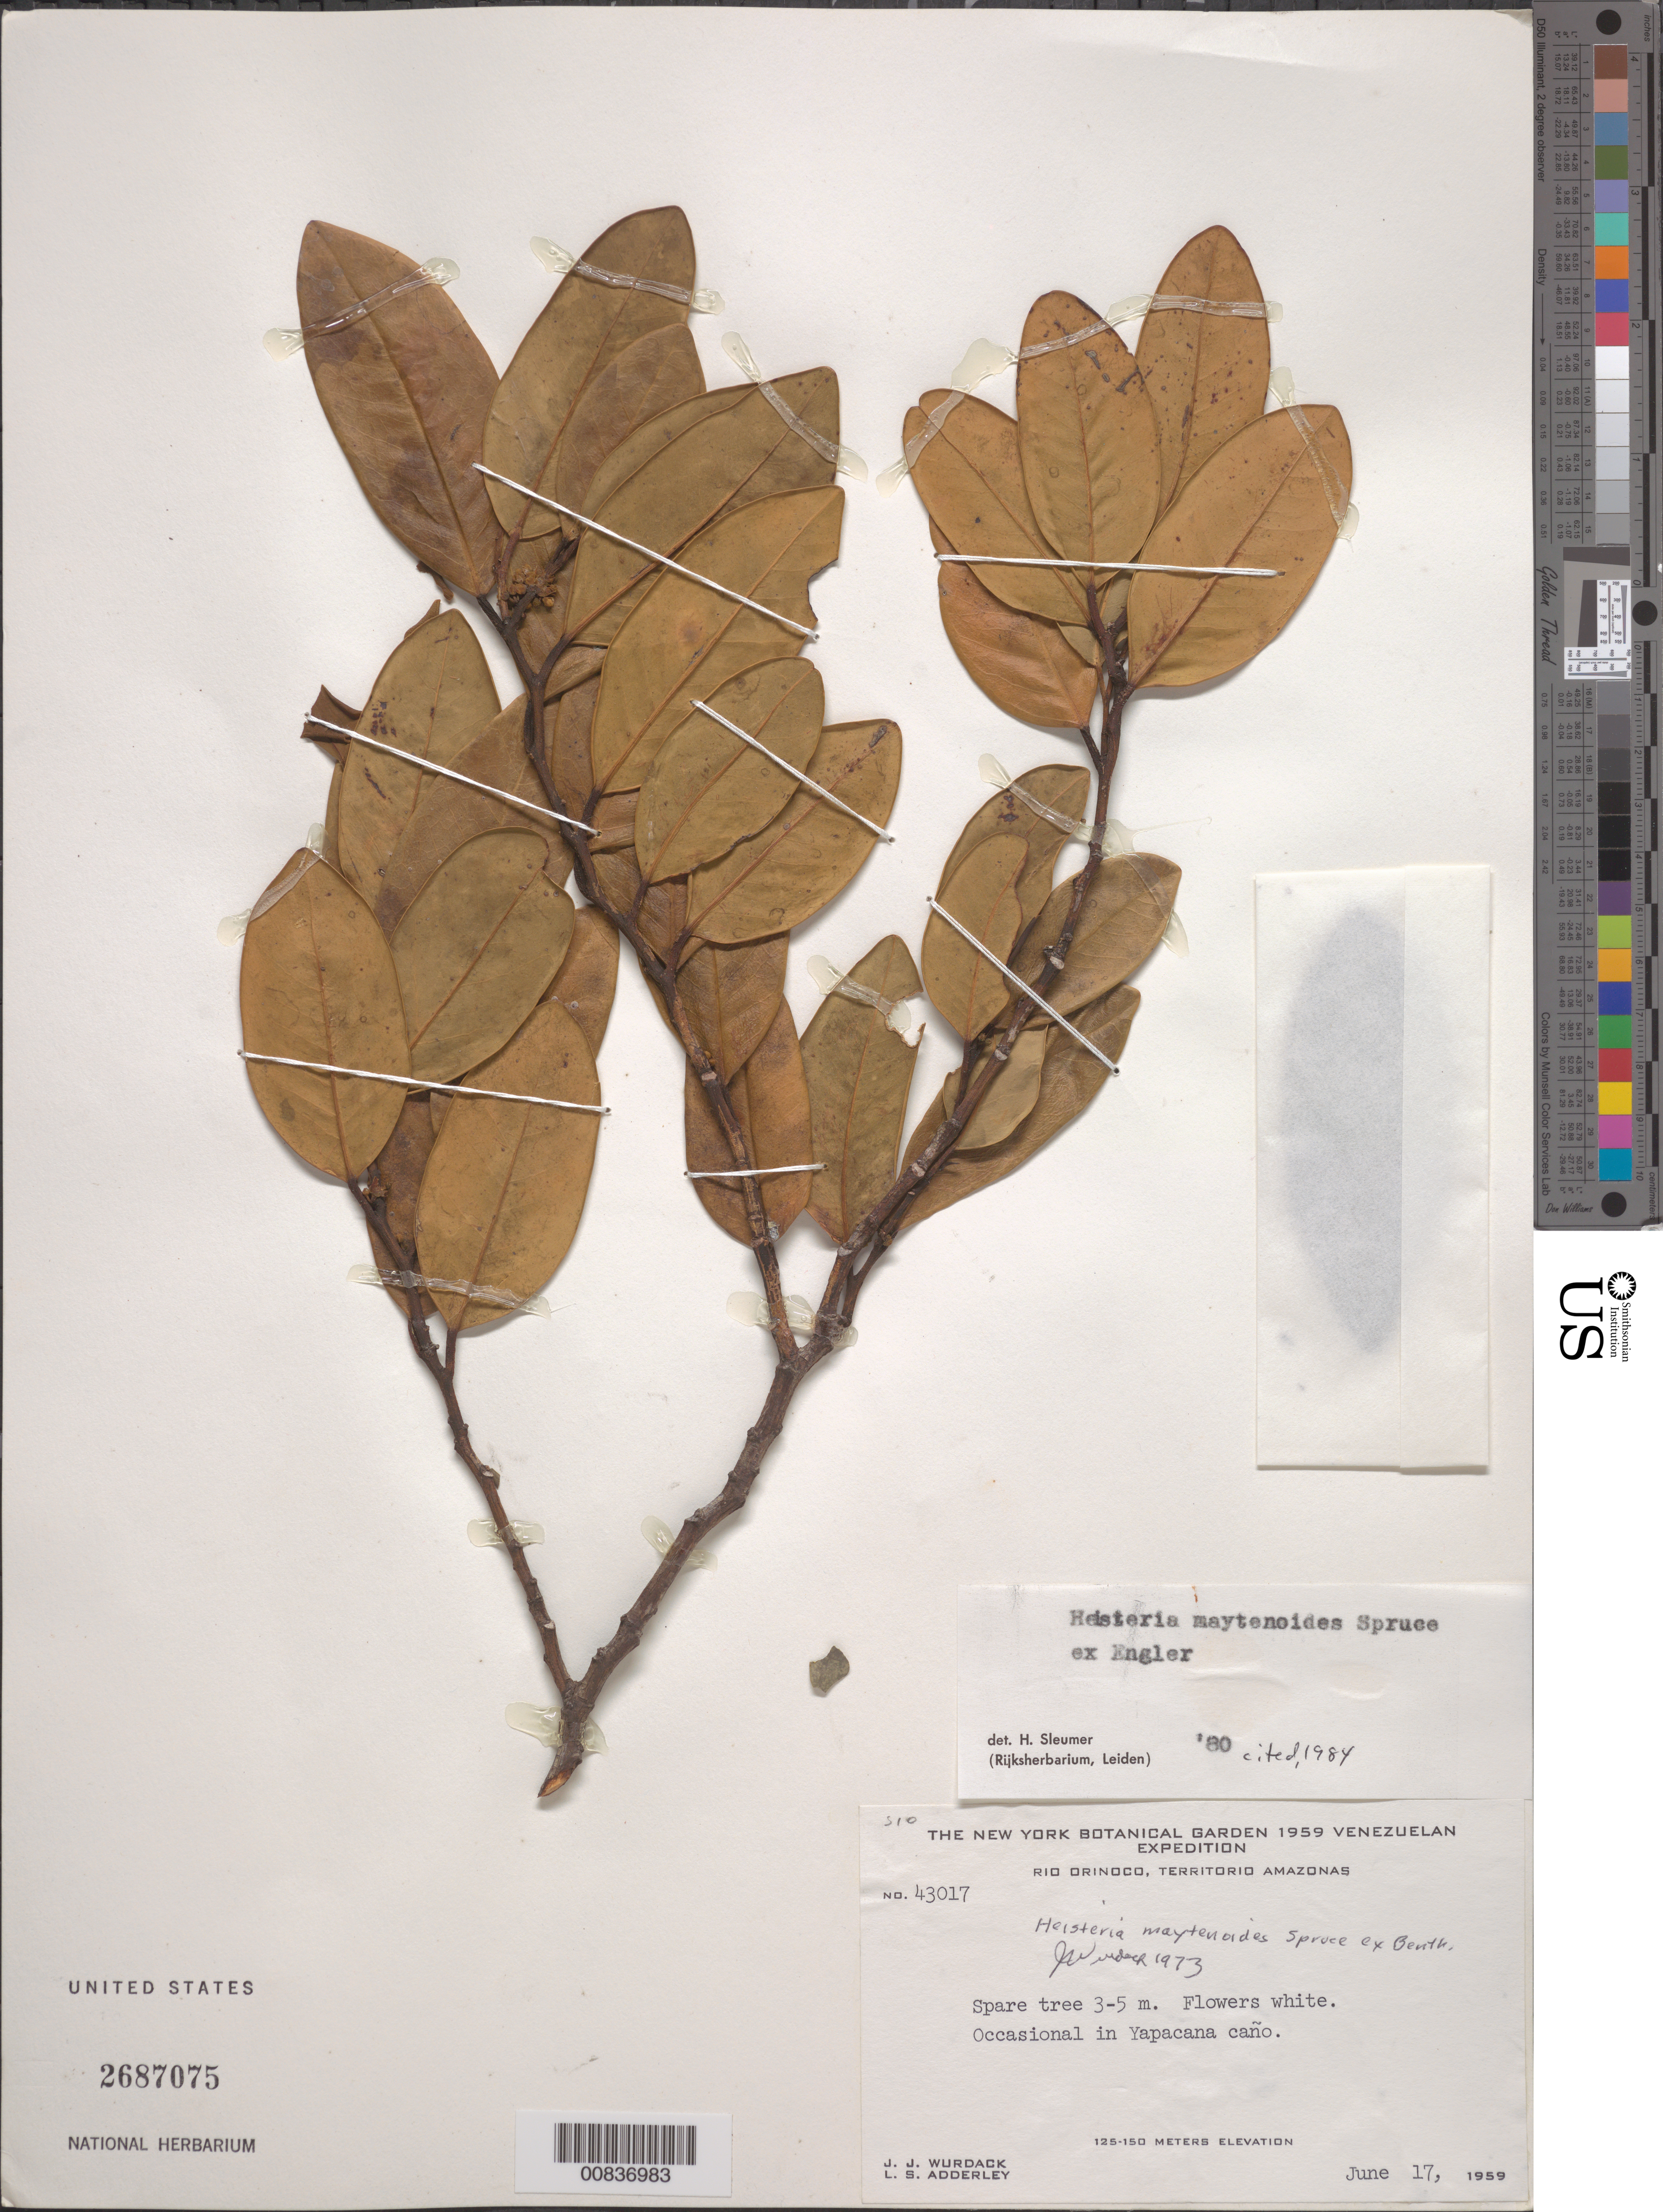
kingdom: Plantae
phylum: Tracheophyta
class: Magnoliopsida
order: Santalales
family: Erythropalaceae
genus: Heisteria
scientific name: Heisteria maytenoides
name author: Spruce ex Engl.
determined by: Sleumer, H. O.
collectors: J. J. Wurdack & L. S. Adderley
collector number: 43017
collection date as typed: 17-Jun-59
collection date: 1959-06-17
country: Venezuela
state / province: Amazonas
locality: Caño Yapacana, Río Orinoco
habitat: Spare tree, 3-5 m; flowers white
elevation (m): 125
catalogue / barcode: US 2687075